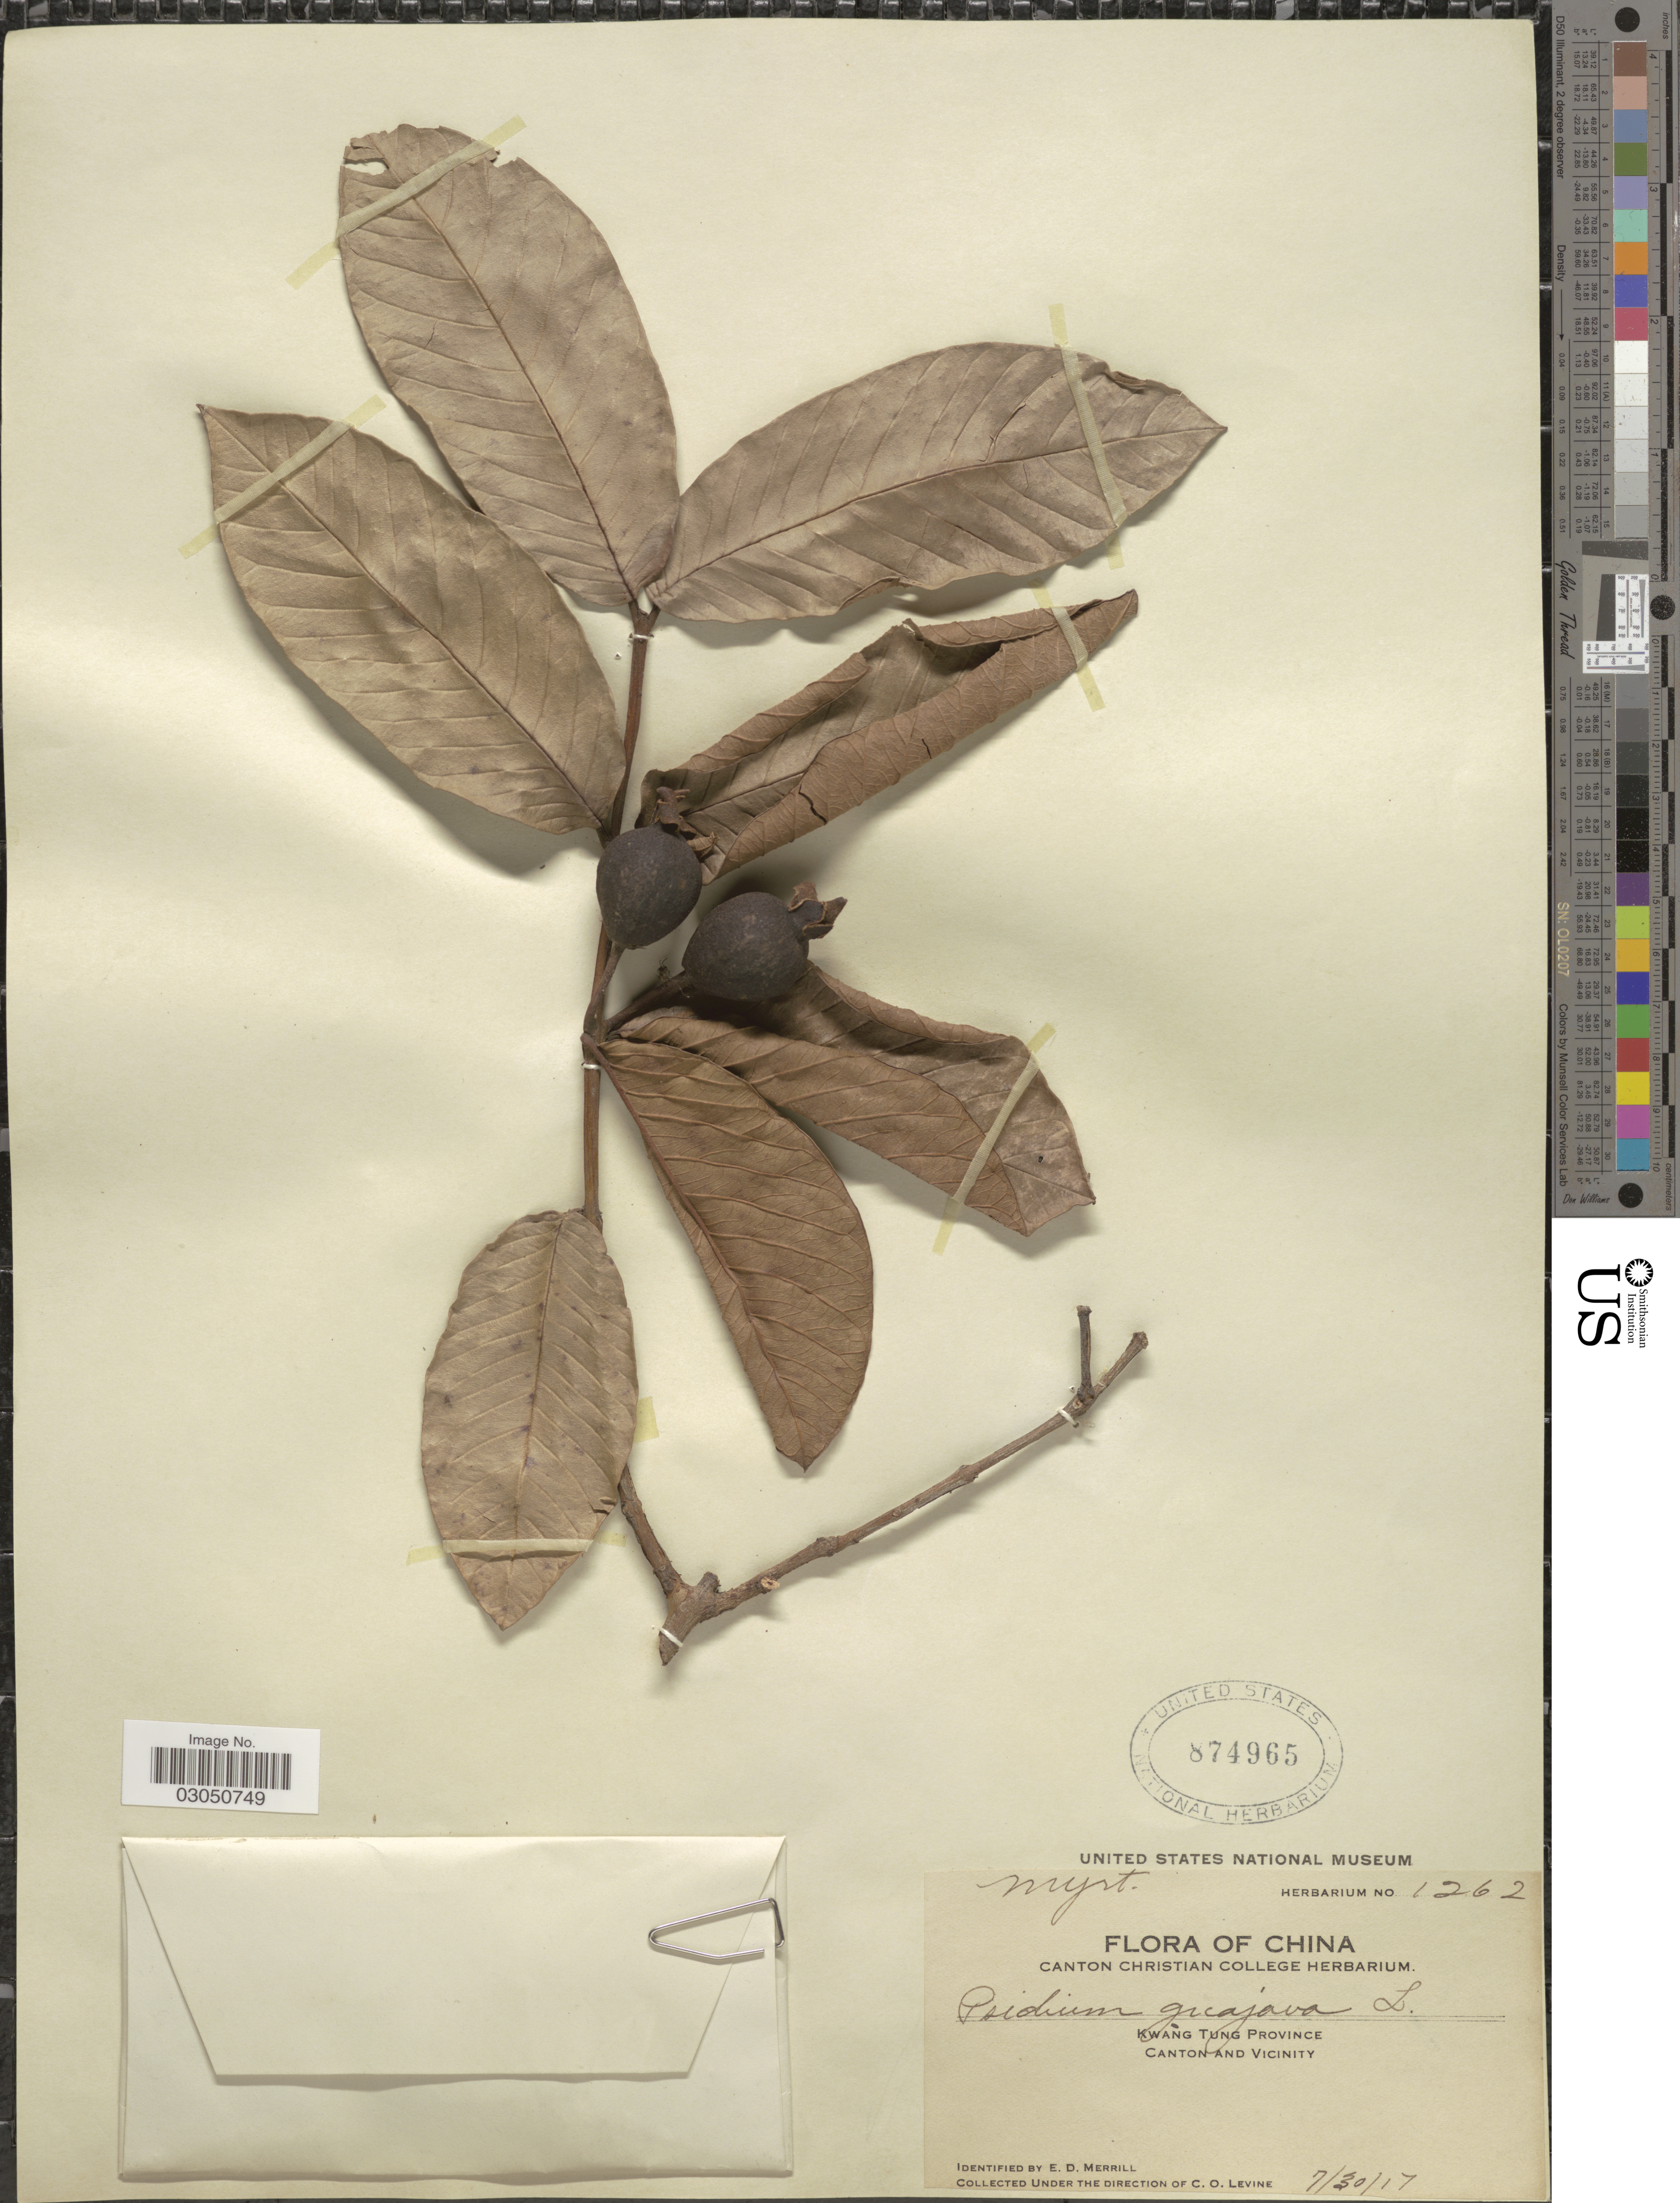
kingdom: Plantae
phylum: Tracheophyta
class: Magnoliopsida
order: Myrtales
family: Myrtaceae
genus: Psidium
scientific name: Psidium guajava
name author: L.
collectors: E. D. Merrill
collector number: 1262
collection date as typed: Transcribed d/m/y: 30/7/17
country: China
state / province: Guangdong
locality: Kwang Tung Province. Canton and vicinity.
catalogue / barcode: US 874965